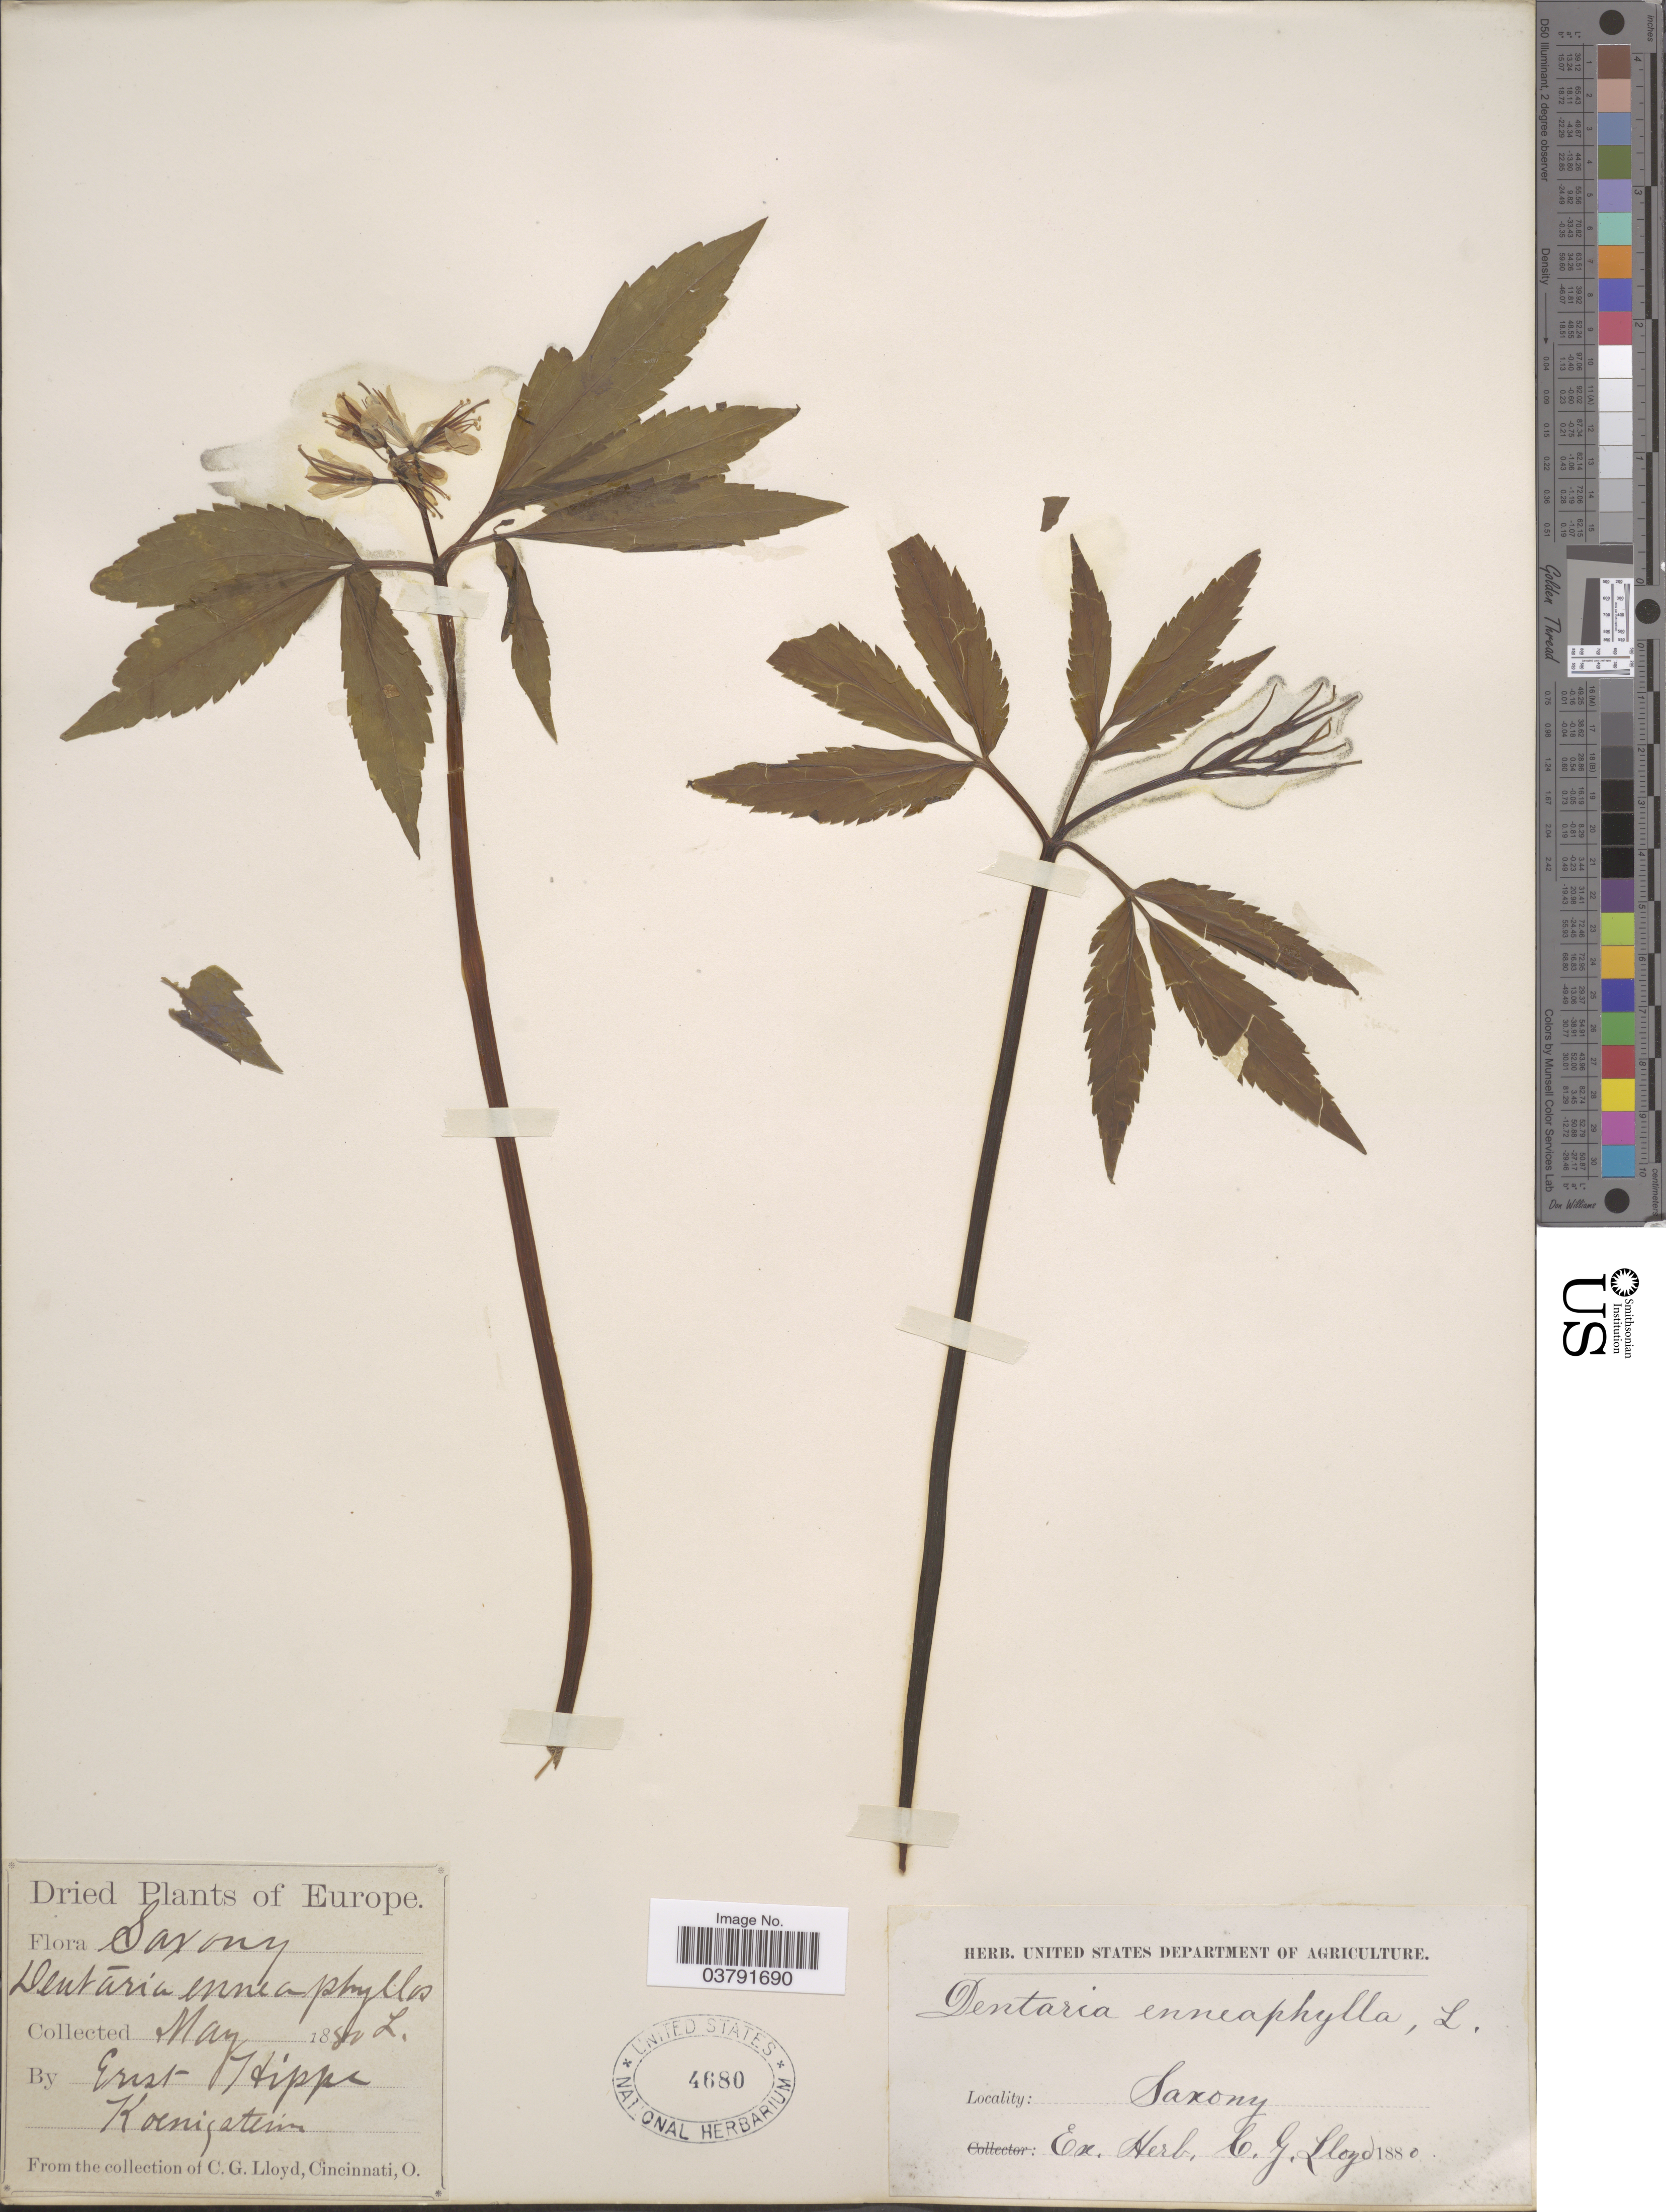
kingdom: Plantae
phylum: Tracheophyta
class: Magnoliopsida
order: Brassicales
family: Brassicaceae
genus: Dentaria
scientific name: Dentaria enneaphyllos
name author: L.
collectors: E. Hippe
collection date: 1882-05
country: Germany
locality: Europe. Saxony.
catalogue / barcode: US 4680